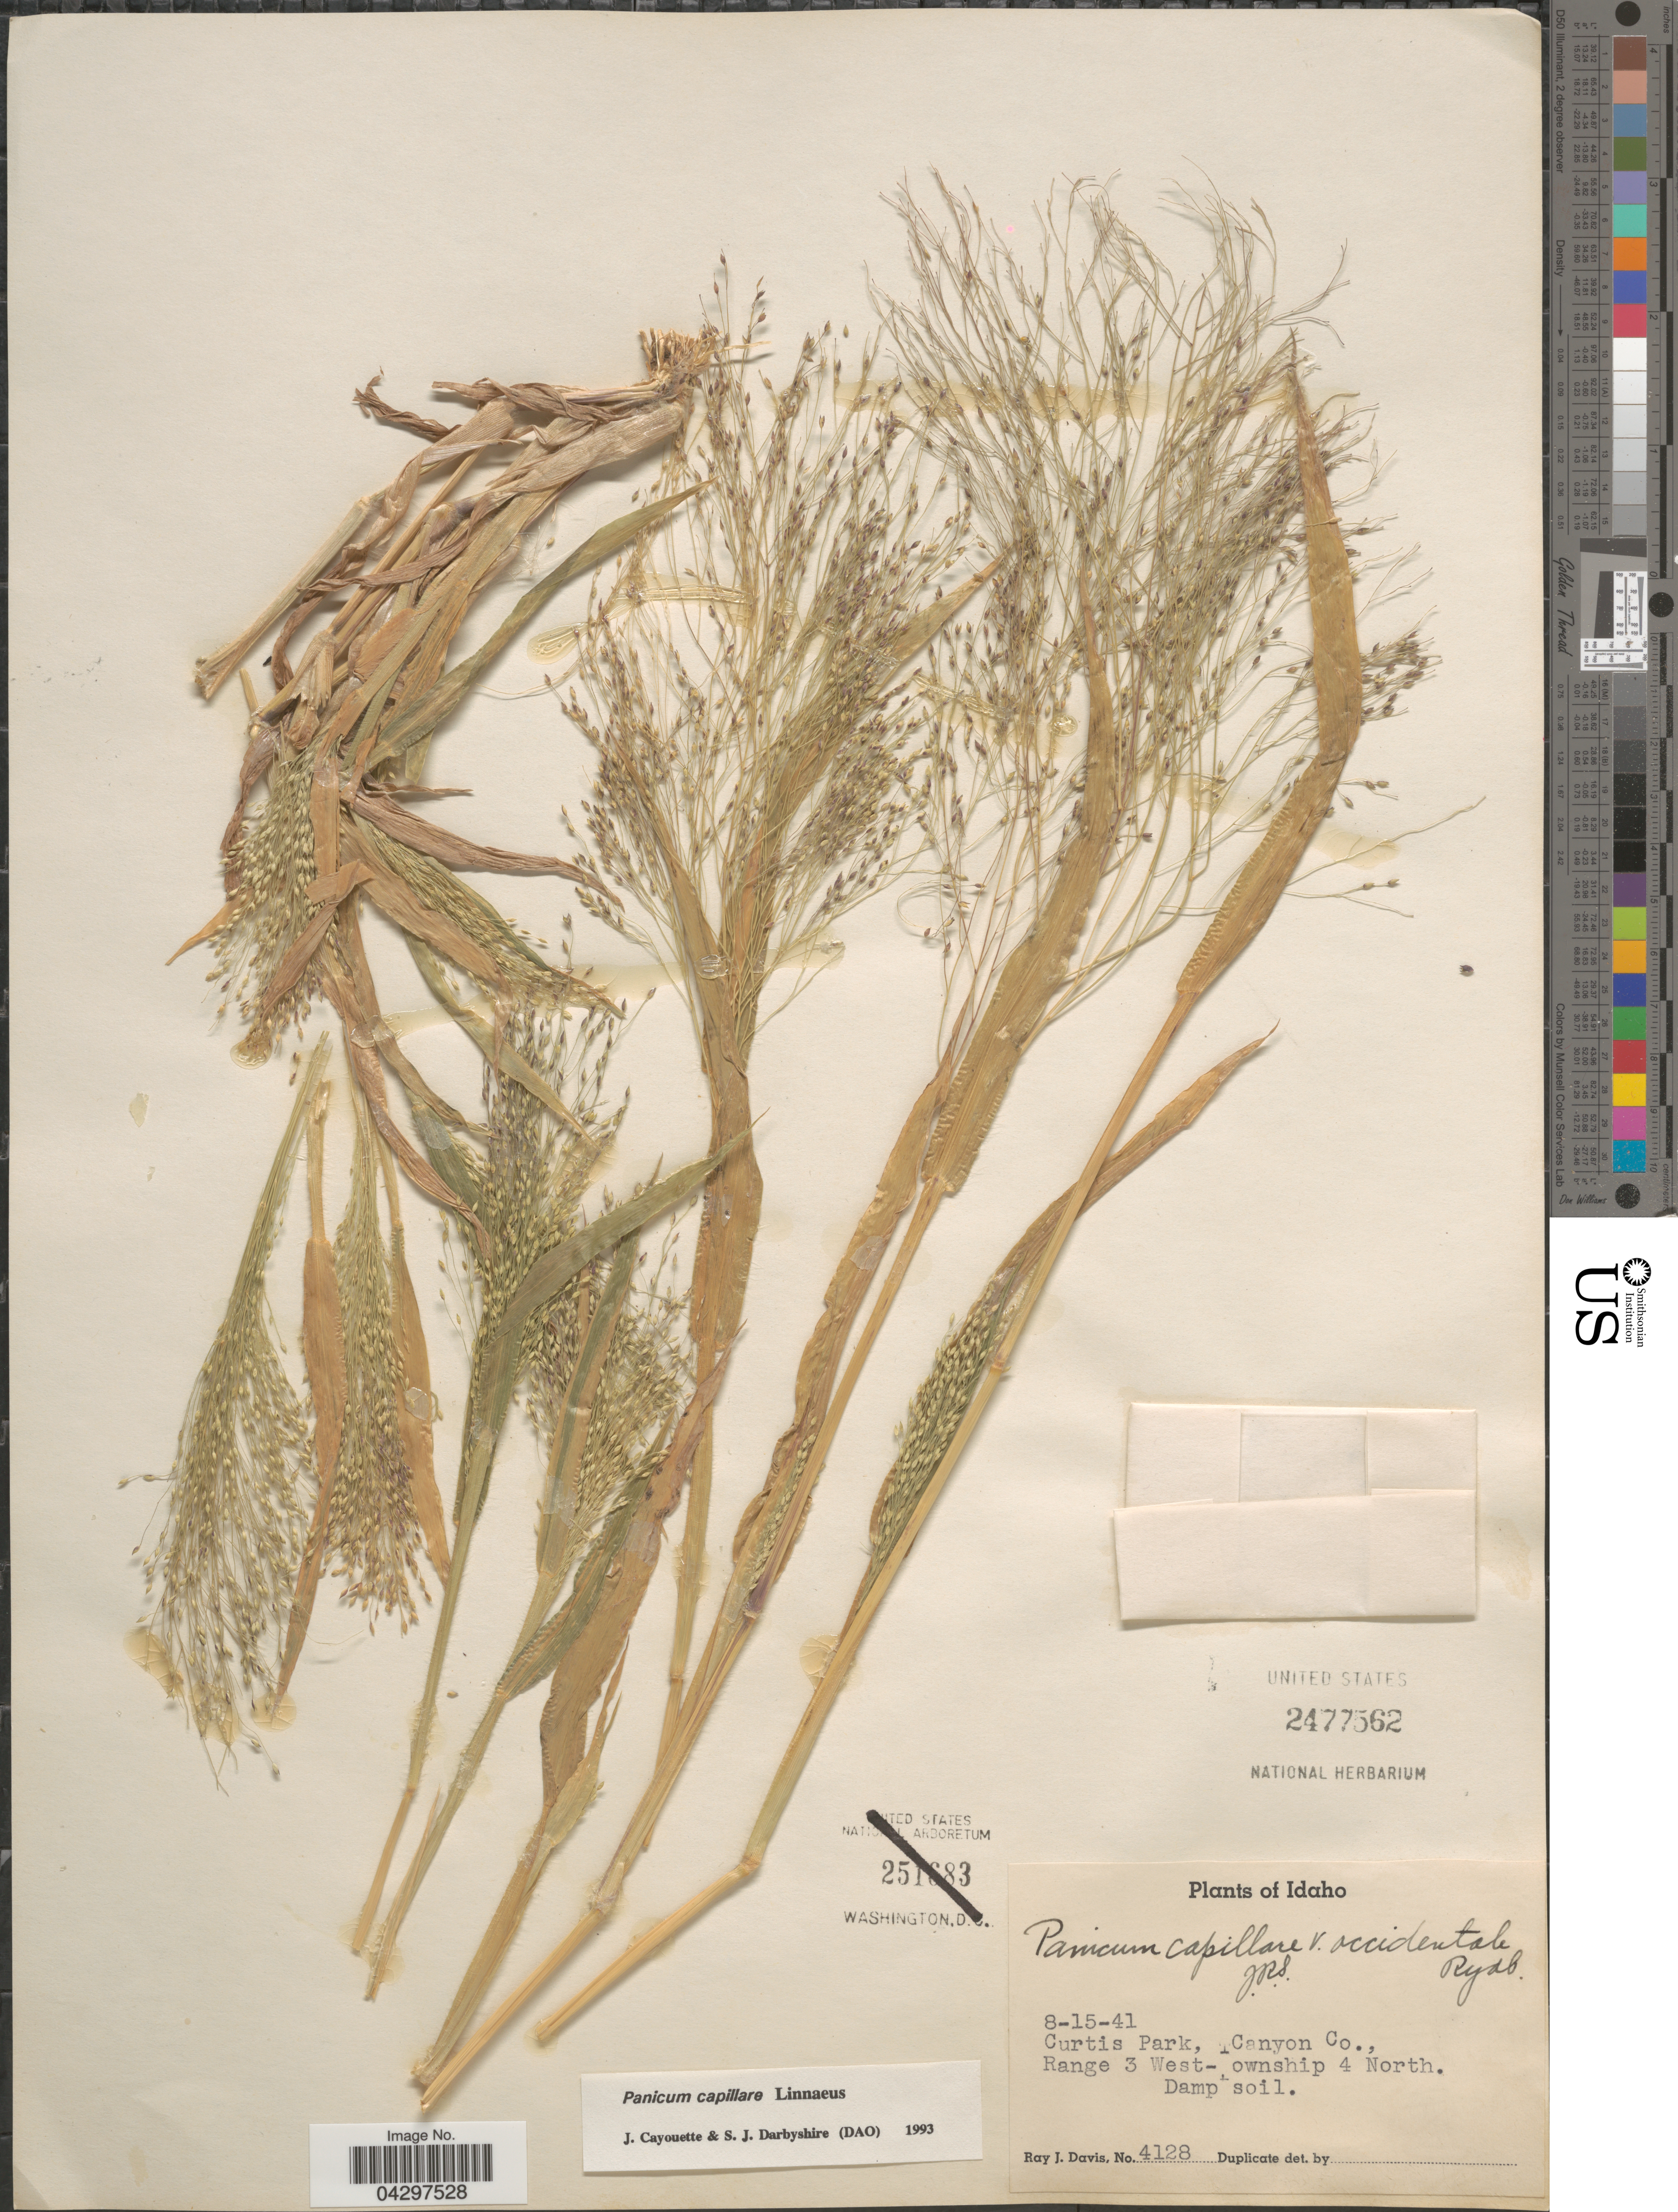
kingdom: Plantae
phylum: Tracheophyta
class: Liliopsida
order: Poales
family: Poaceae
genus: Panicum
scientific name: Panicum capillare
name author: L.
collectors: R. Davis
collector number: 4128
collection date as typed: Transcribed d/m/y: 15/8/41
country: United States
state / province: Idaho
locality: Curtis Park, Canyon Co., Range 3 West-Township 4 North.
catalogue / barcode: US 2477562